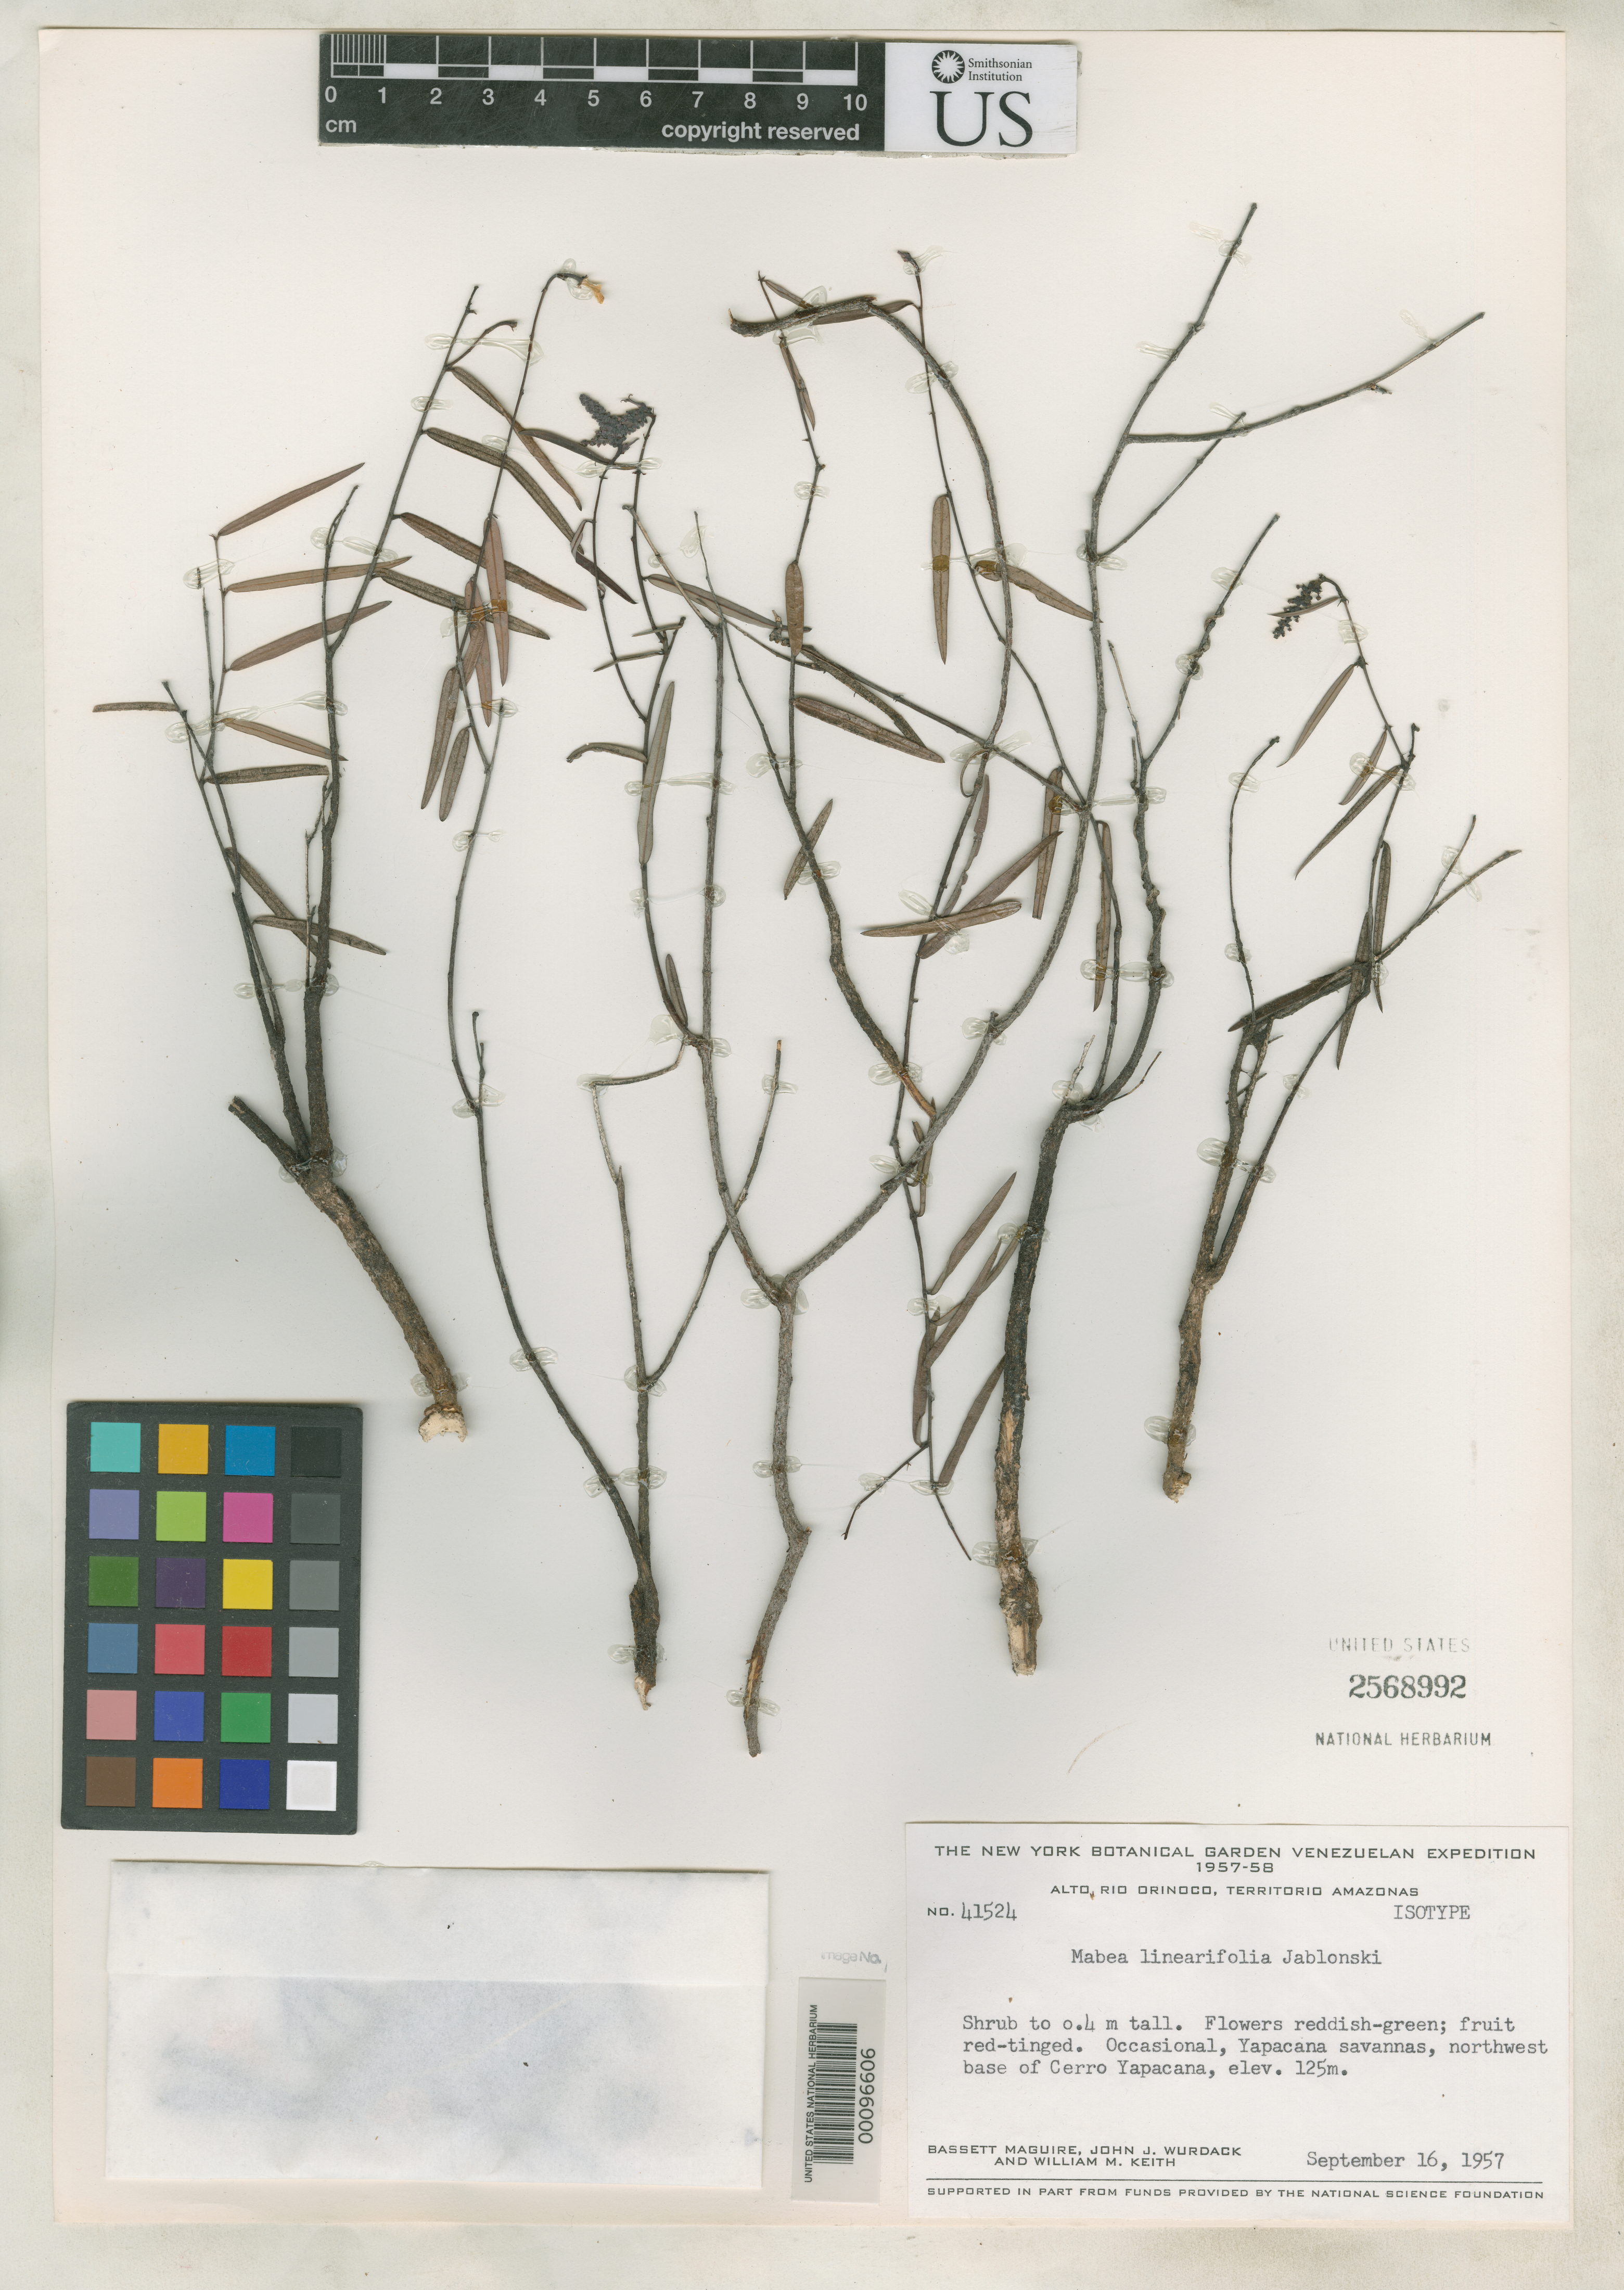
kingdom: Plantae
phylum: Tracheophyta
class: Magnoliopsida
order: Malpighiales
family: Euphorbiaceae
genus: Mabea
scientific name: Mabea linearifolia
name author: Jabl.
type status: Isotype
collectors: B. Maguire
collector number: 41524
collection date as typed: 16 Sep 1957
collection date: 1957-09-16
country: Venezuela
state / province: Amazonas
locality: Yapacana.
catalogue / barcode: US 2568992